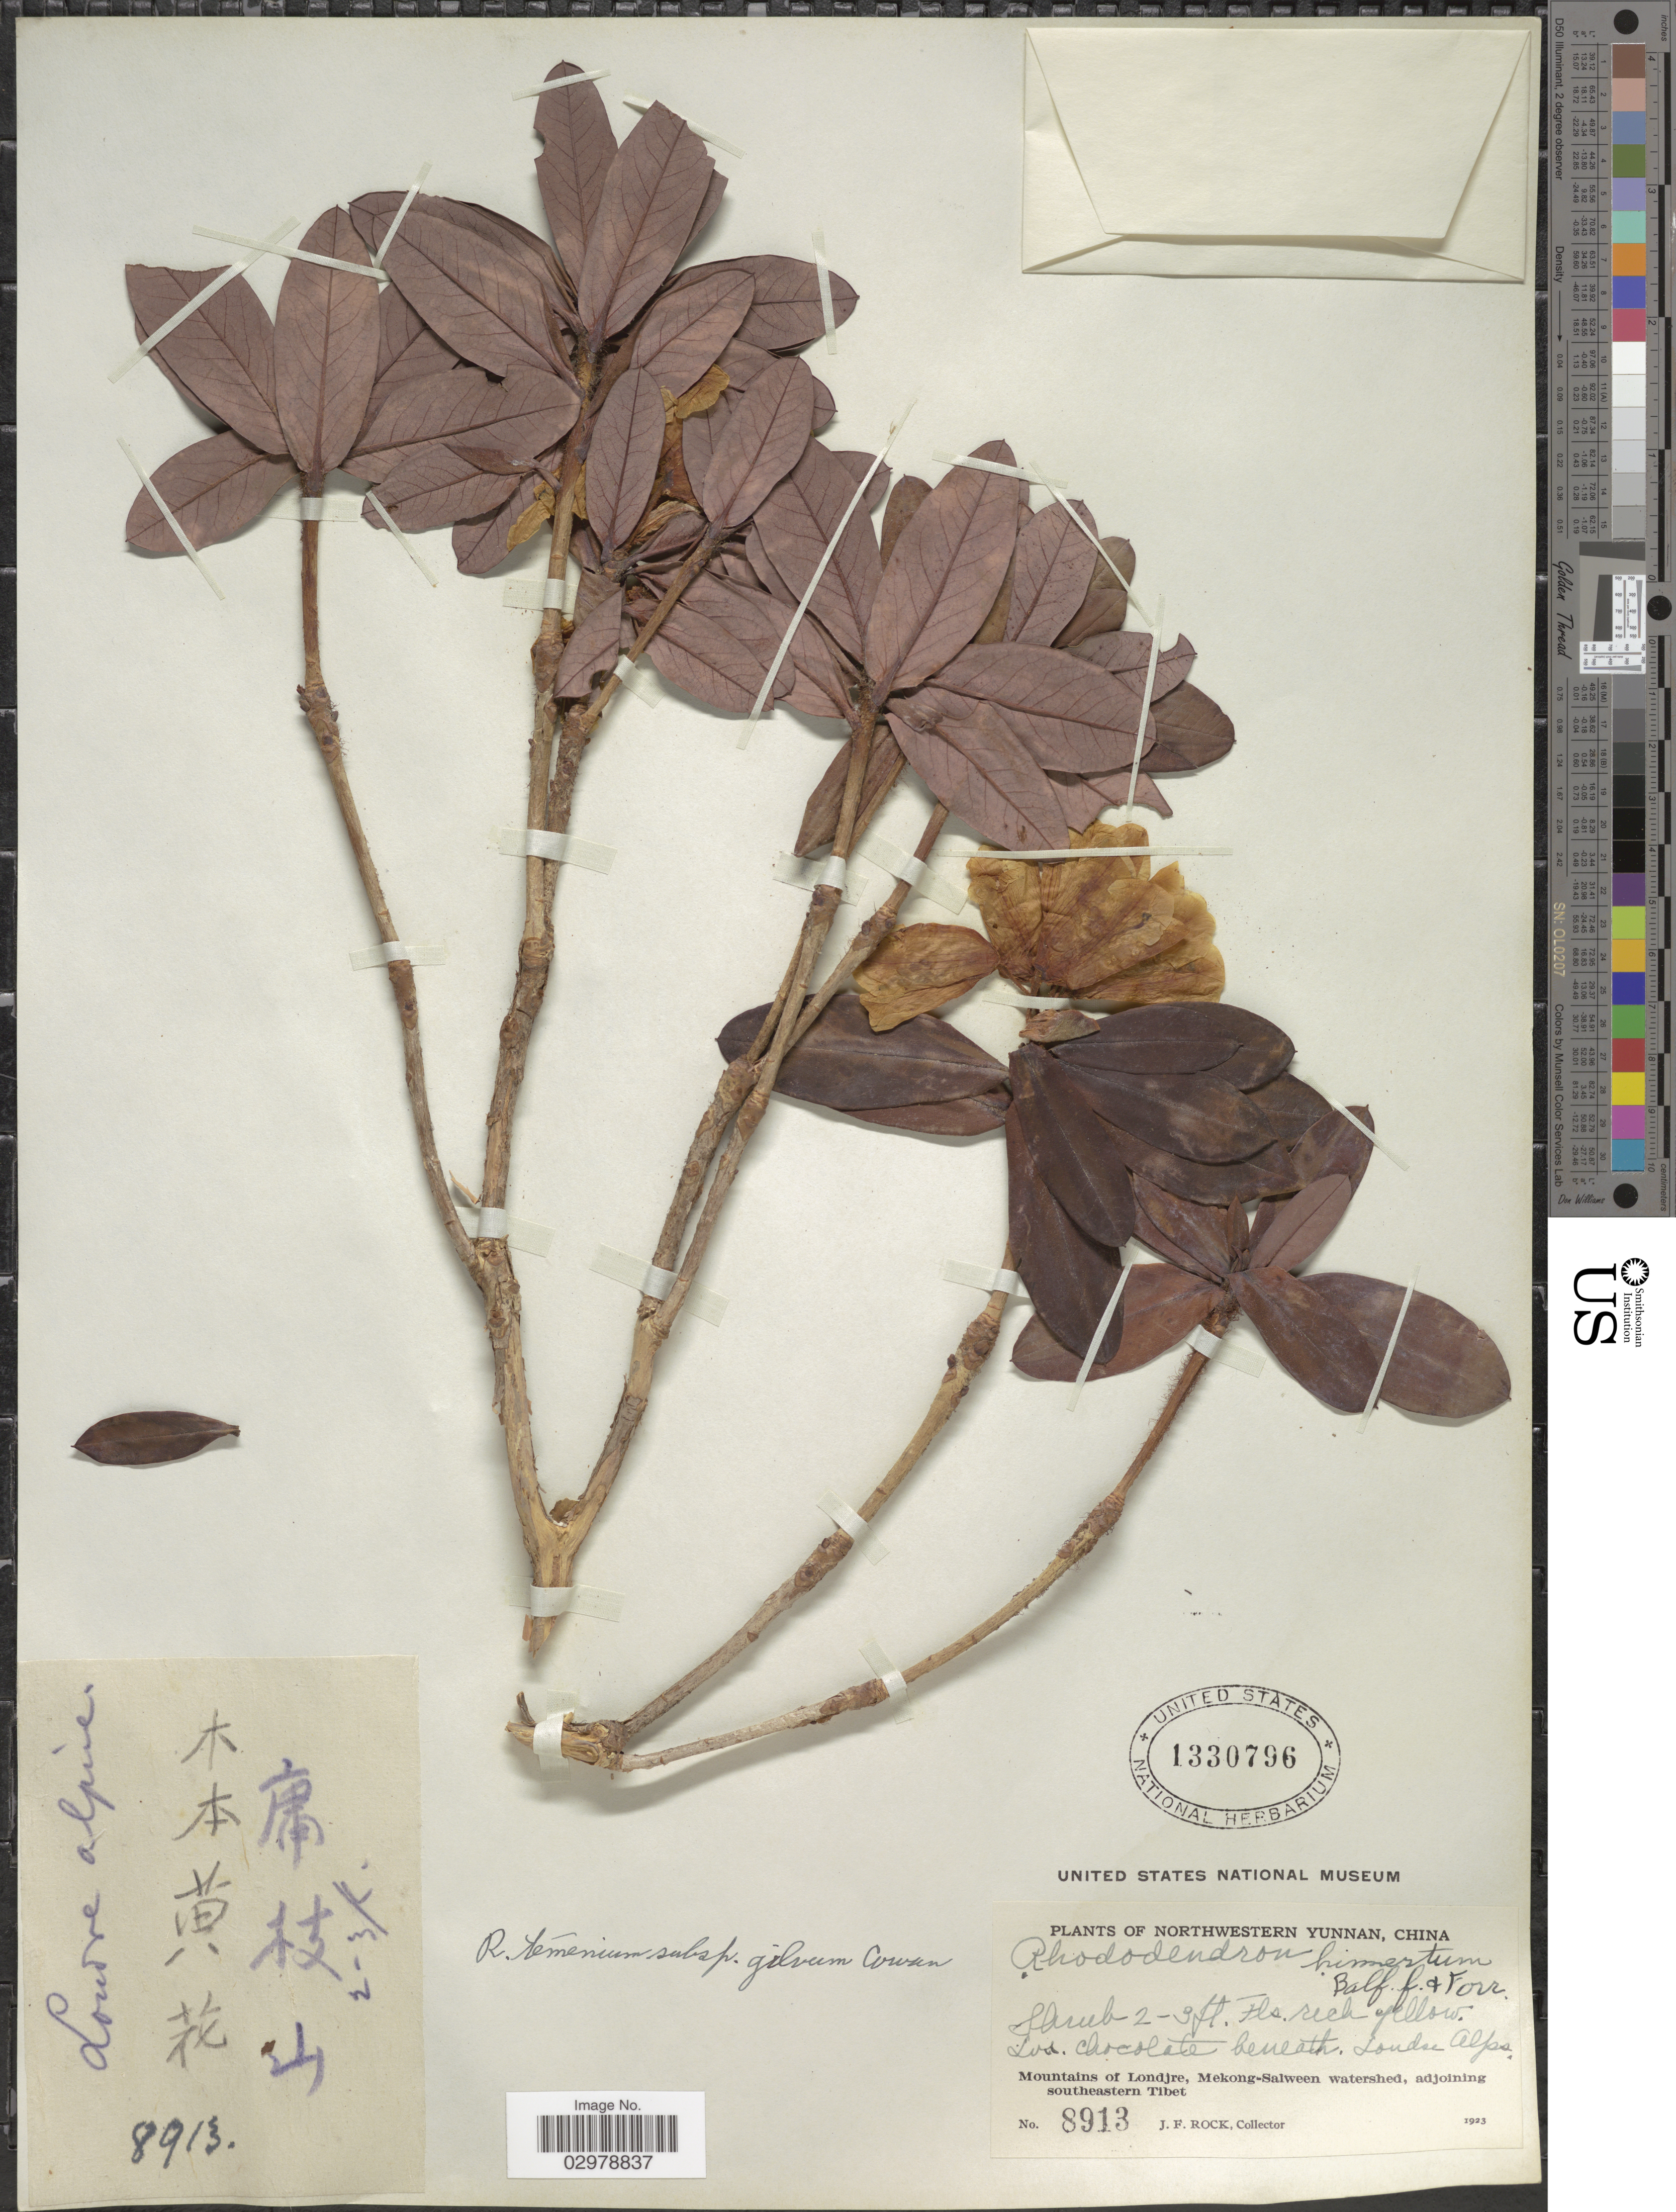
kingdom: Plantae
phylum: Tracheophyta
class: Magnoliopsida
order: Ericales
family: Ericaceae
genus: Rhododendron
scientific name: Rhododendron temenium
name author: Balf. f. & Forrest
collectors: J. Rock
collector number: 8913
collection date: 1923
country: China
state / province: Yunnan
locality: Northwestern Yunnan. Lon. Chocolate beneath Londse Alps. Mountains of Londjre, Mekong-Salween watershed, adjoining southeastern Tibet.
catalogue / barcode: US 1330796